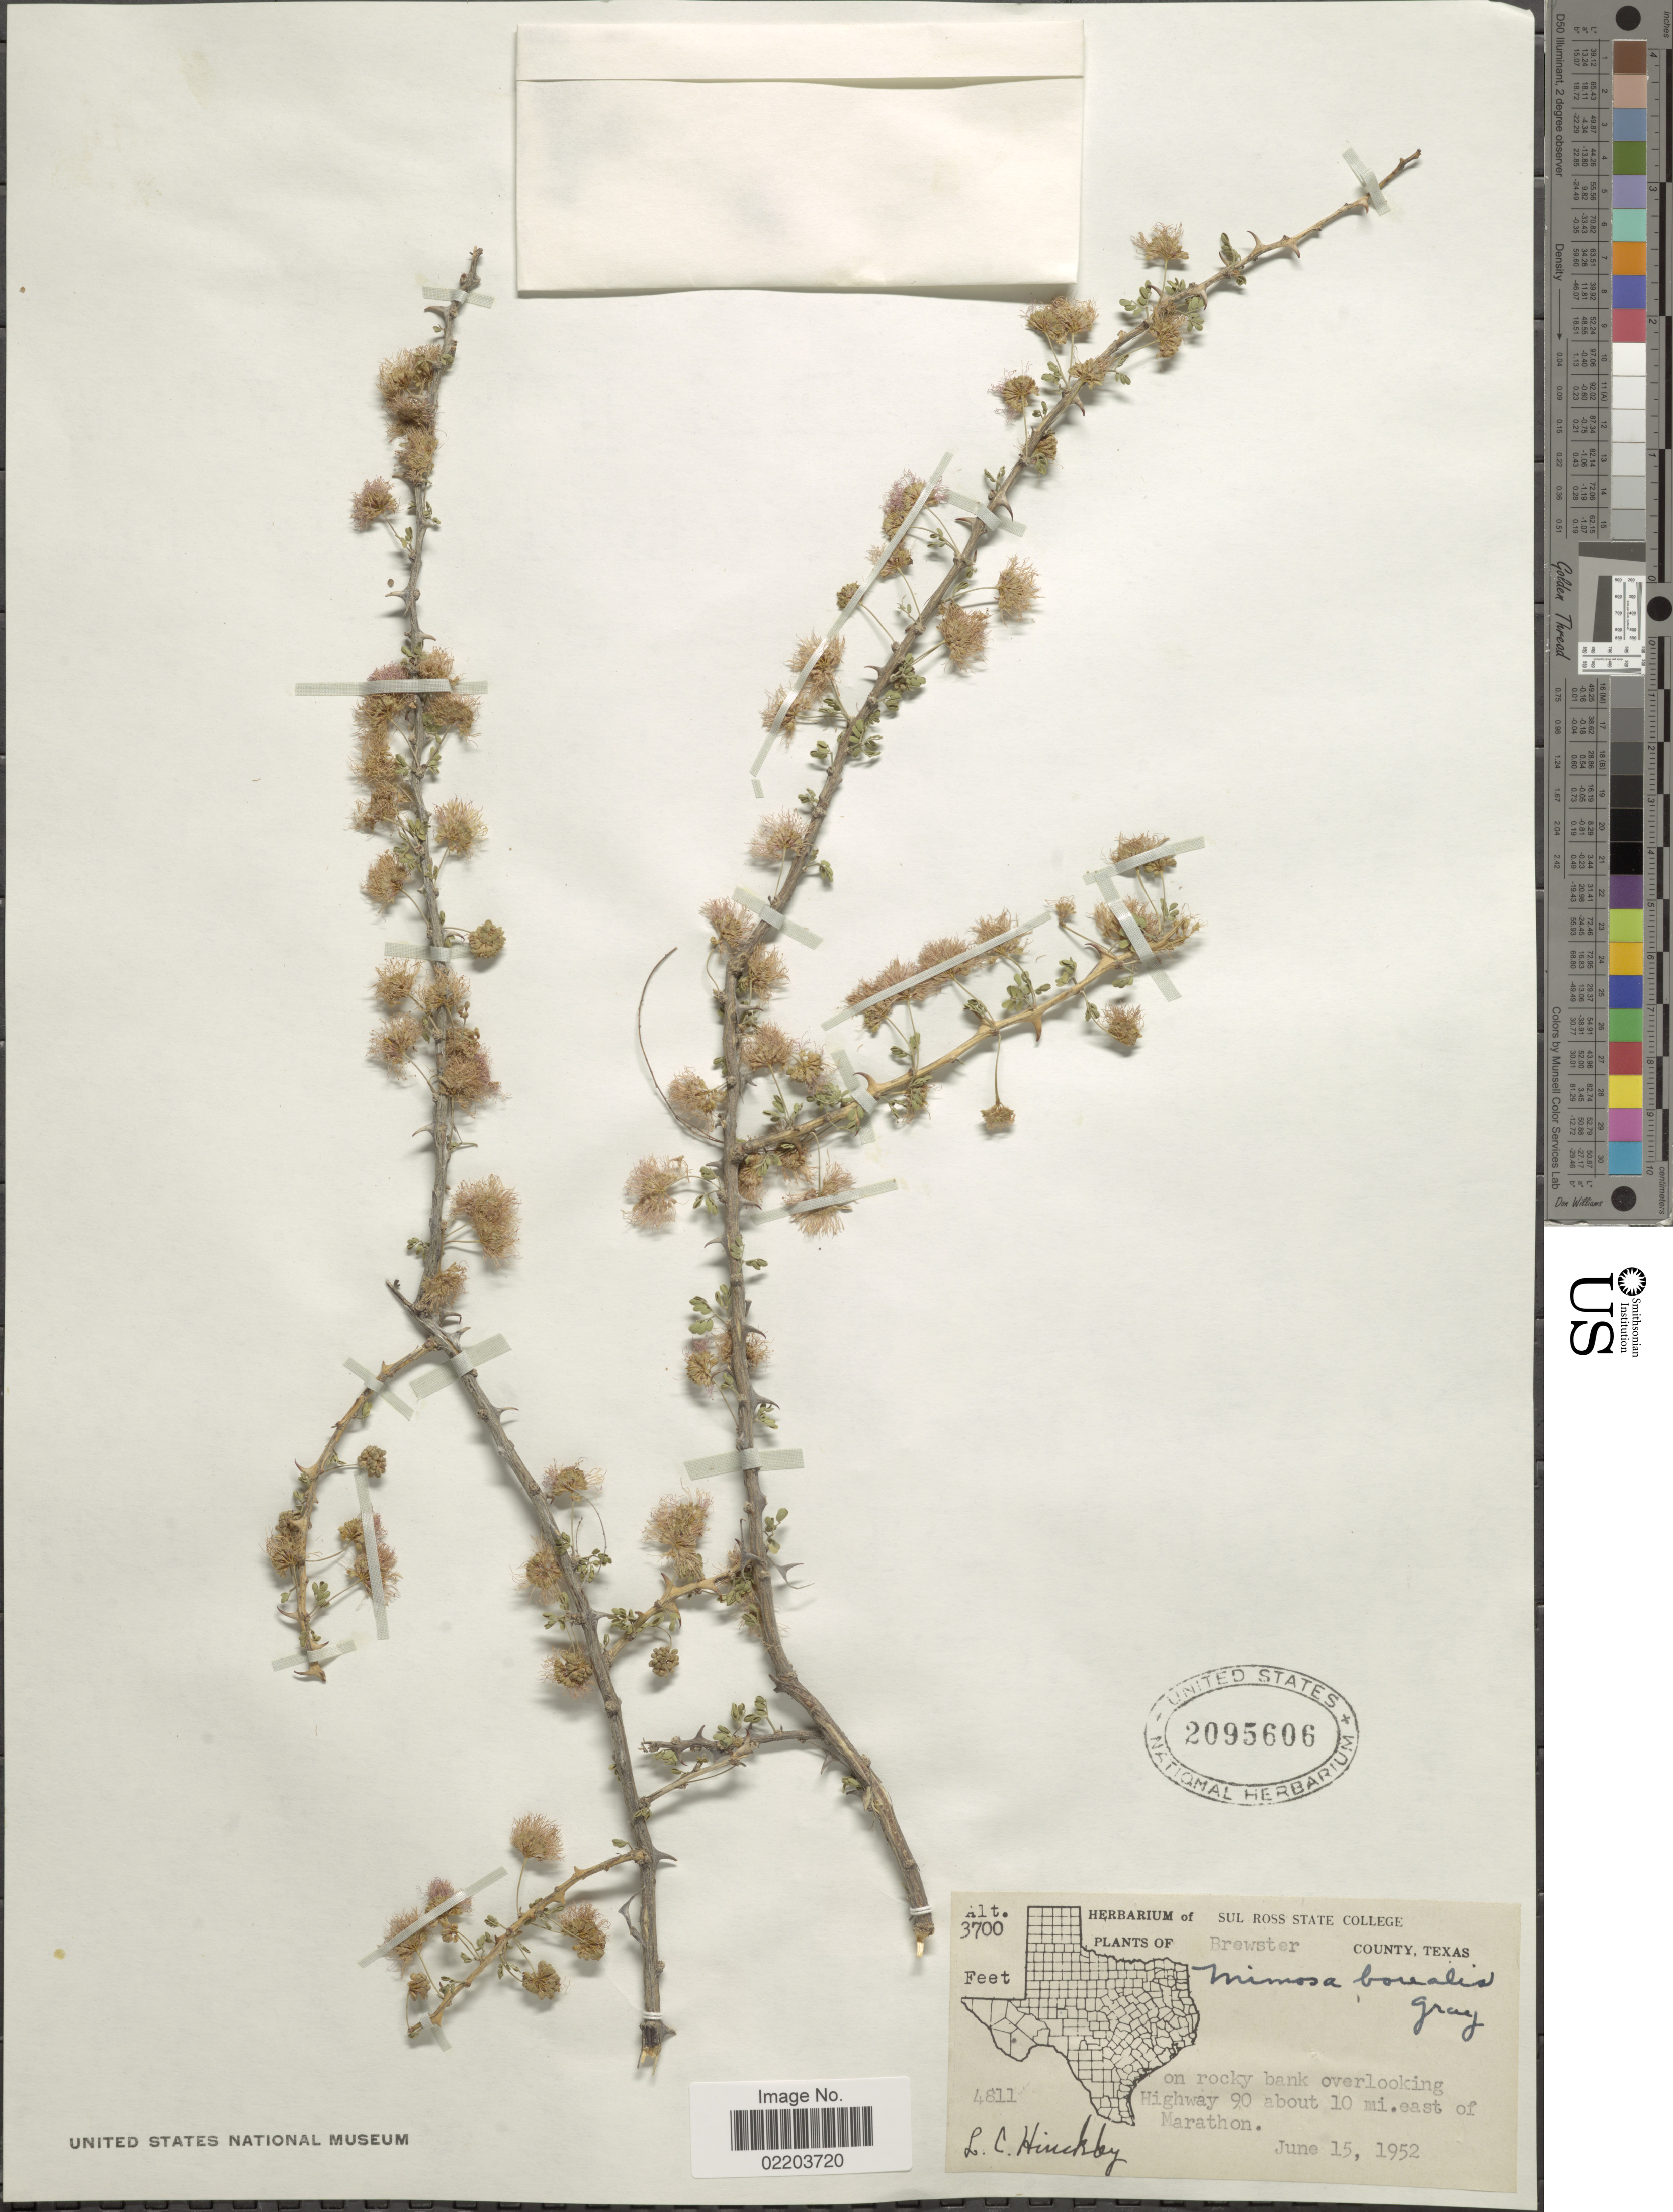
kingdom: Plantae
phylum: Tracheophyta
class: Magnoliopsida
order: Fabales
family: Fabaceae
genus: Mimosa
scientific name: Mimosa borealis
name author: A. Gray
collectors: L. Hinckley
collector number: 4811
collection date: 1952-06-15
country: United States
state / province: Texas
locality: Brewster County, on rocky bank overlooking Highway 90 about 10 mi. east of Marathon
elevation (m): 1128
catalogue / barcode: US 2095606